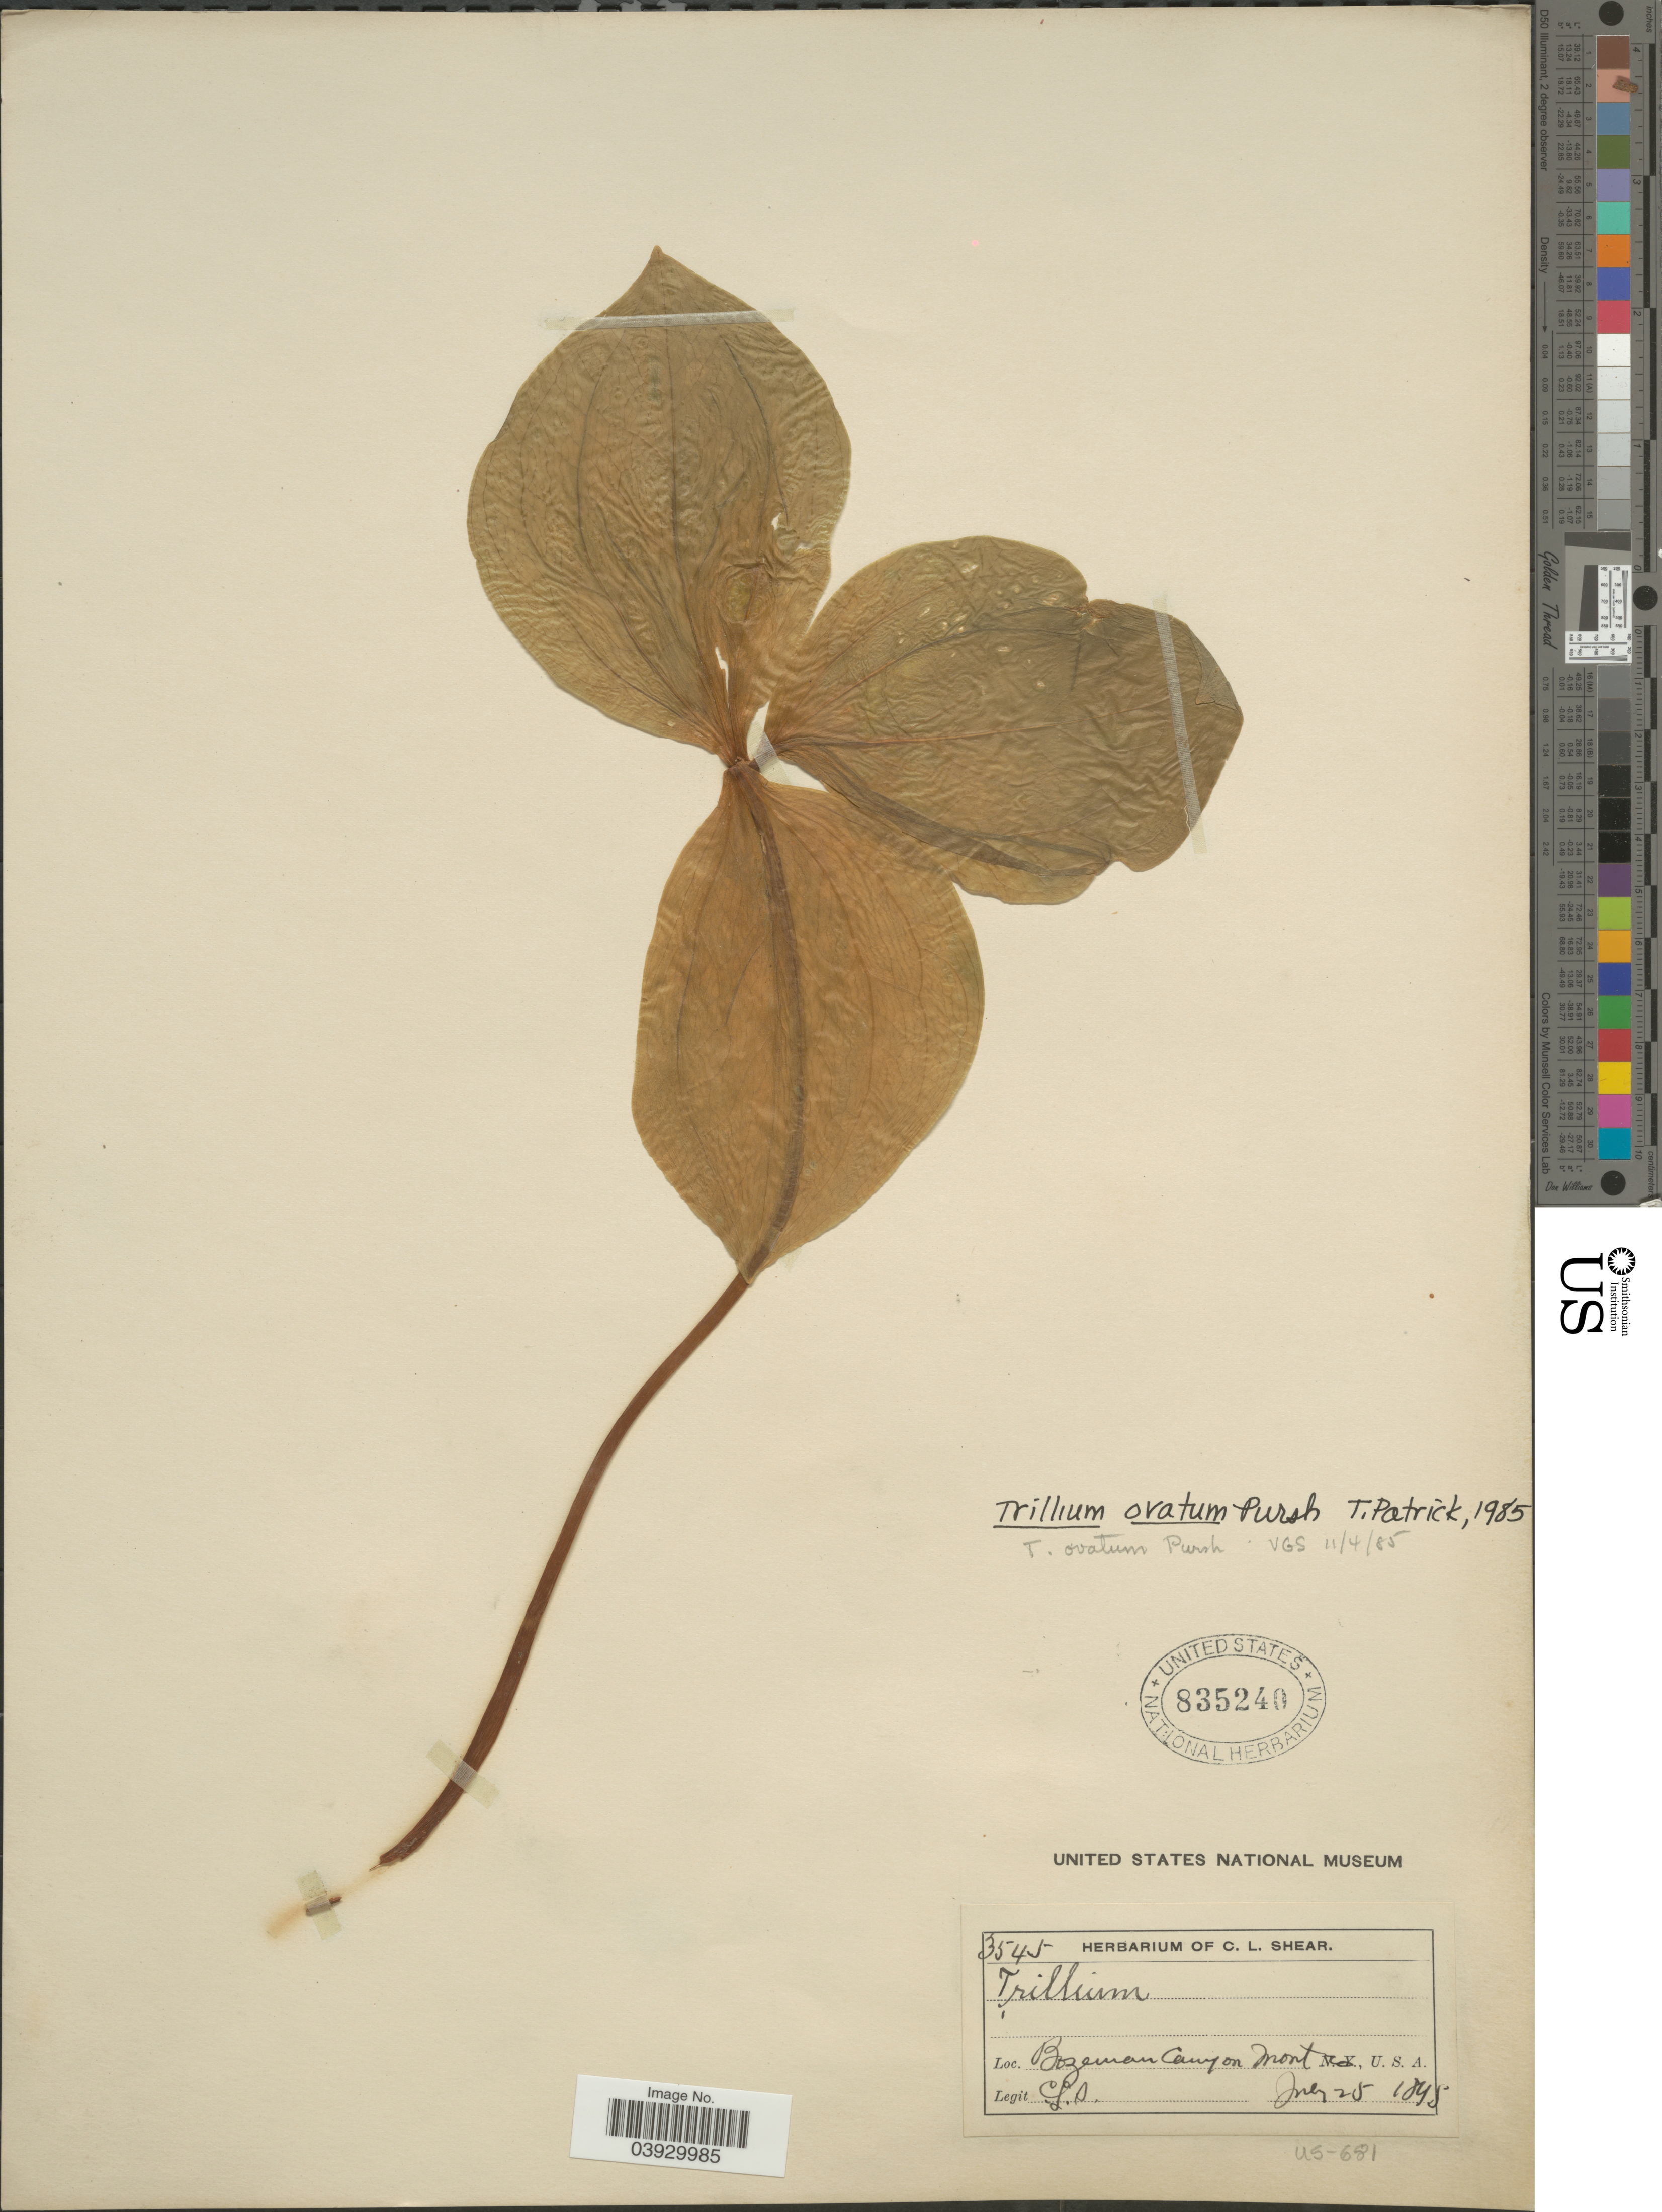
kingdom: Plantae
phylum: Tracheophyta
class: Liliopsida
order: Liliales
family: Melanthiaceae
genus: Trillium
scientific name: Trillium ovatum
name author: Pursh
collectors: C. L. Shear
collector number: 3545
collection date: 1848-07-25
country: United States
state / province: Montana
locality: Bozeman Canyon.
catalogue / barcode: US 835240